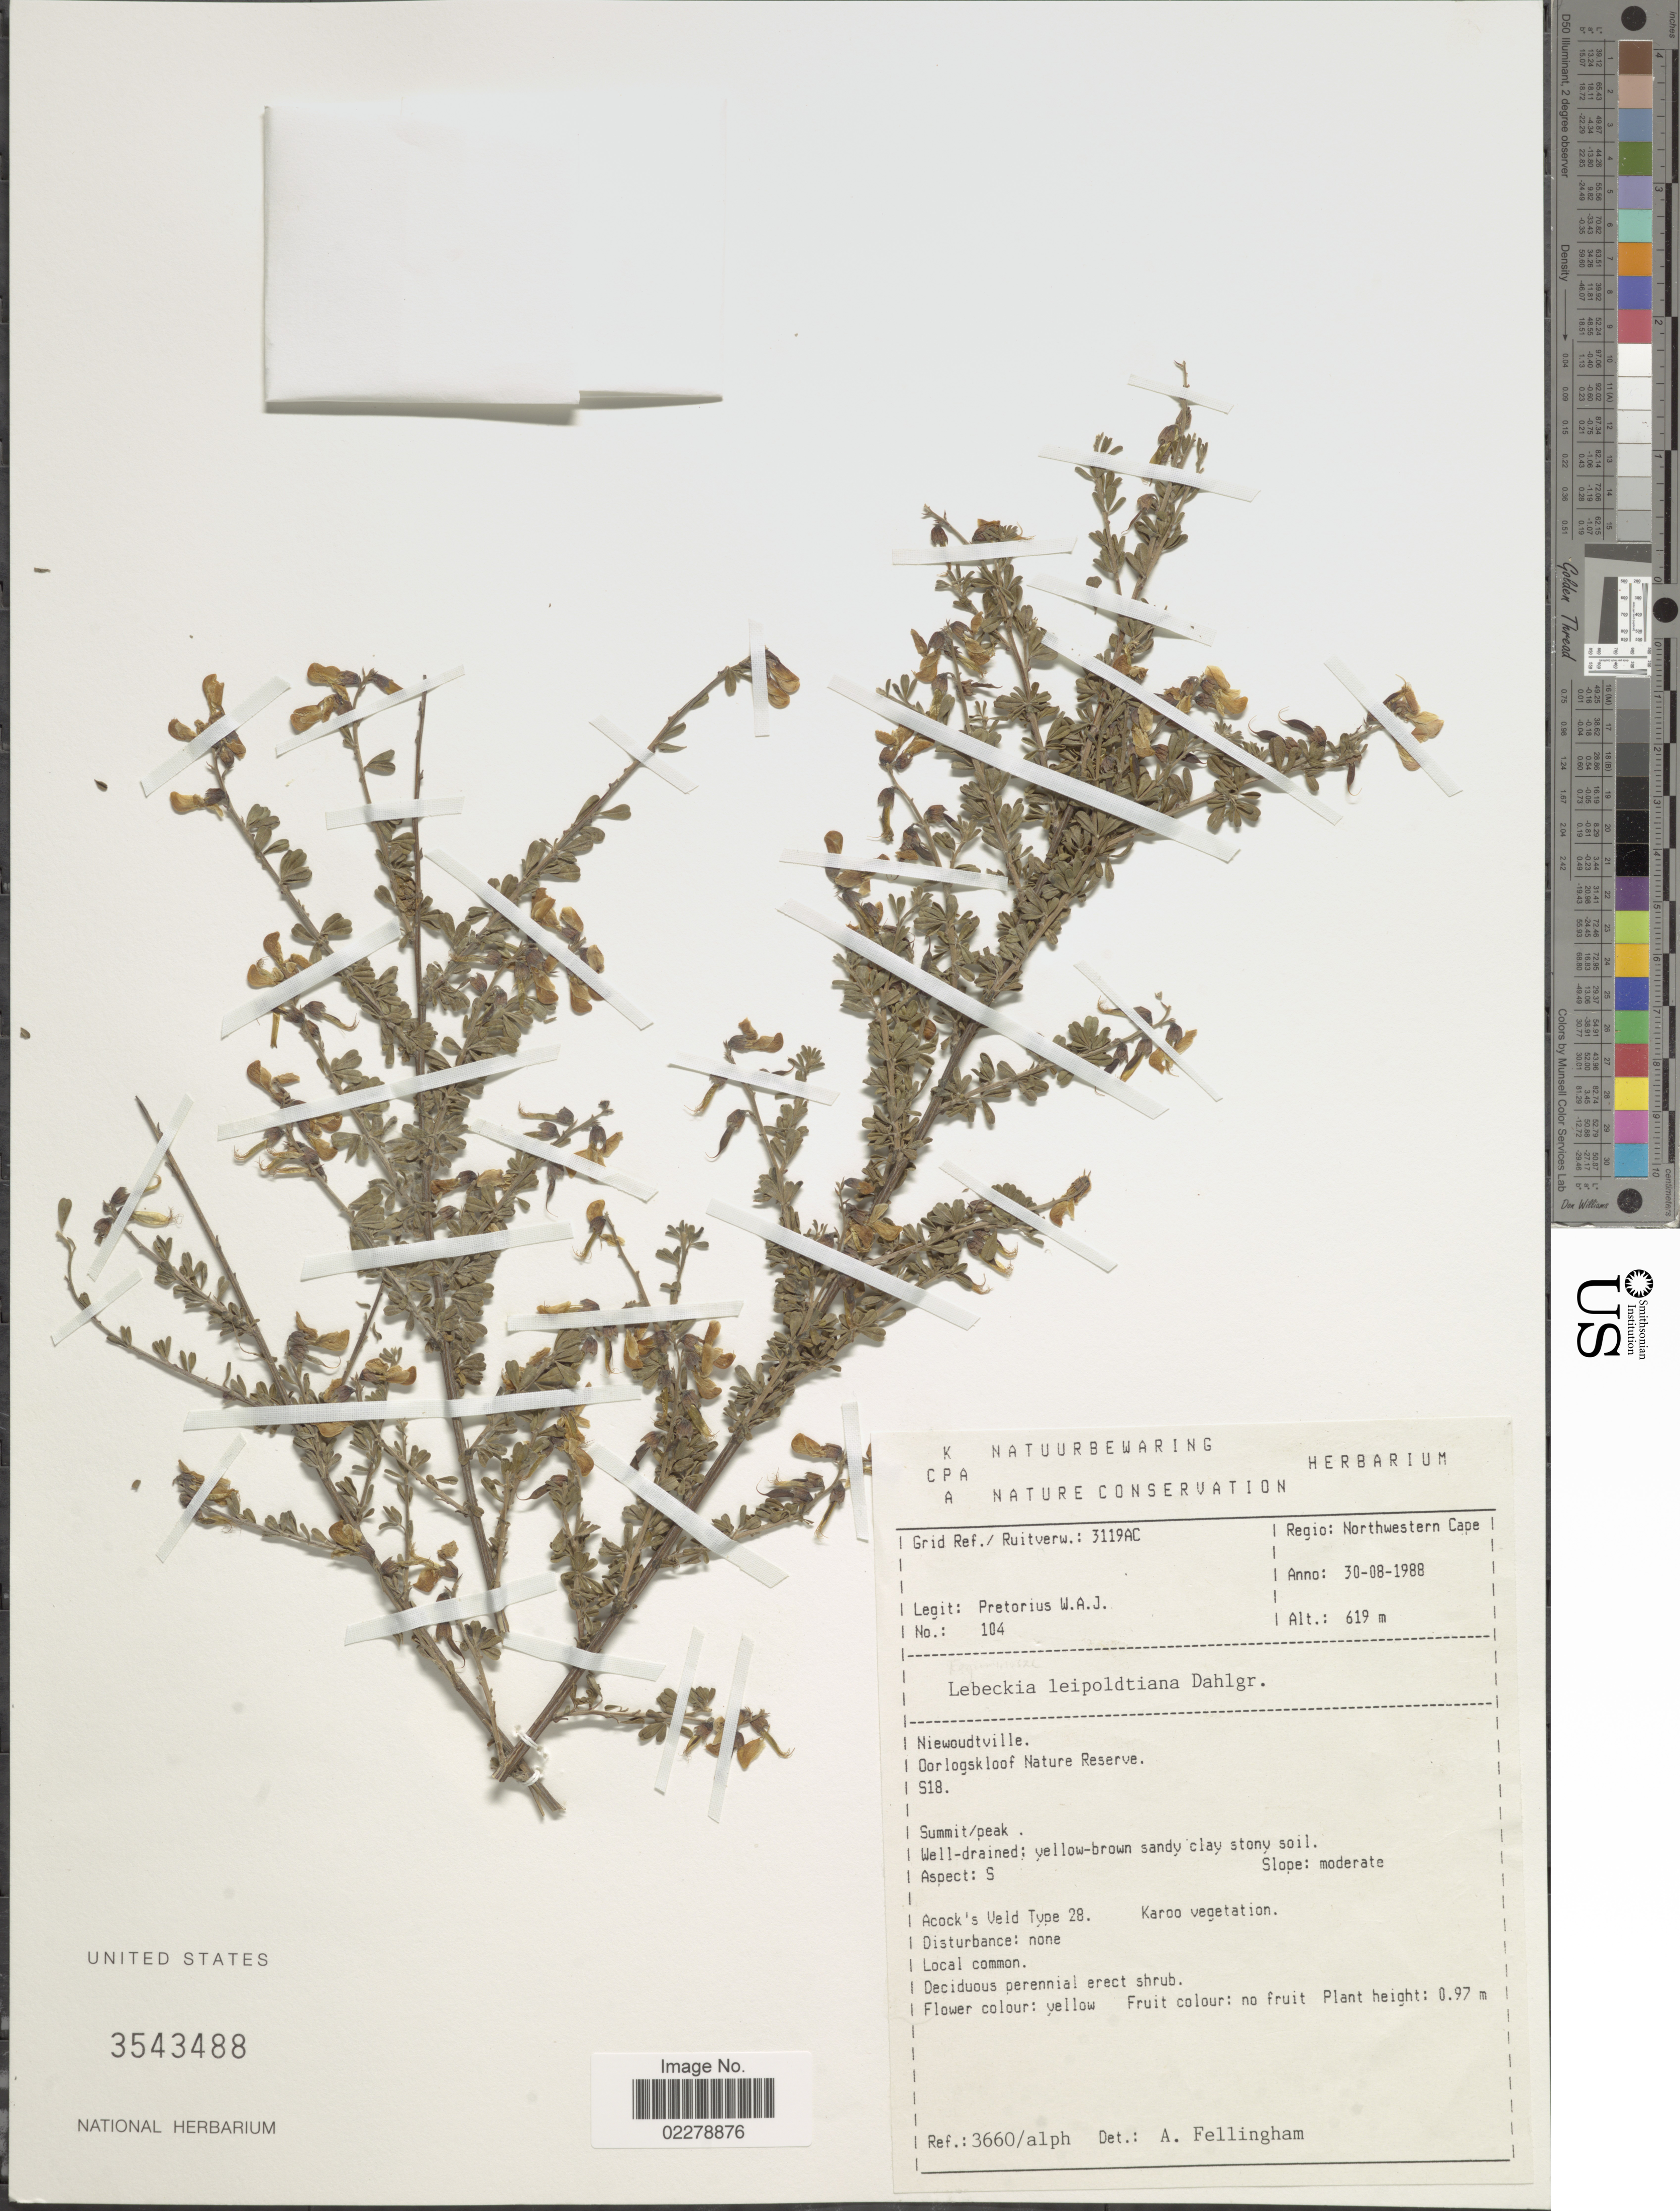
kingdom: Plantae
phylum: Tracheophyta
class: Magnoliopsida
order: Fabales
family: Fabaceae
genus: Wiborgiella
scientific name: Wiborgiella leipoldtiana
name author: (Schltr. ex R. Dahlgren) Boatwr. & B.-E. van Wyk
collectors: W. Pretorius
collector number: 104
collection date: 1988-08-30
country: South Africa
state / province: Northern Cape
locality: Northwestern Cape. Niewoudtville. Oorlogskloof Nature Reserve. S18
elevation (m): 619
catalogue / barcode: US 3543488